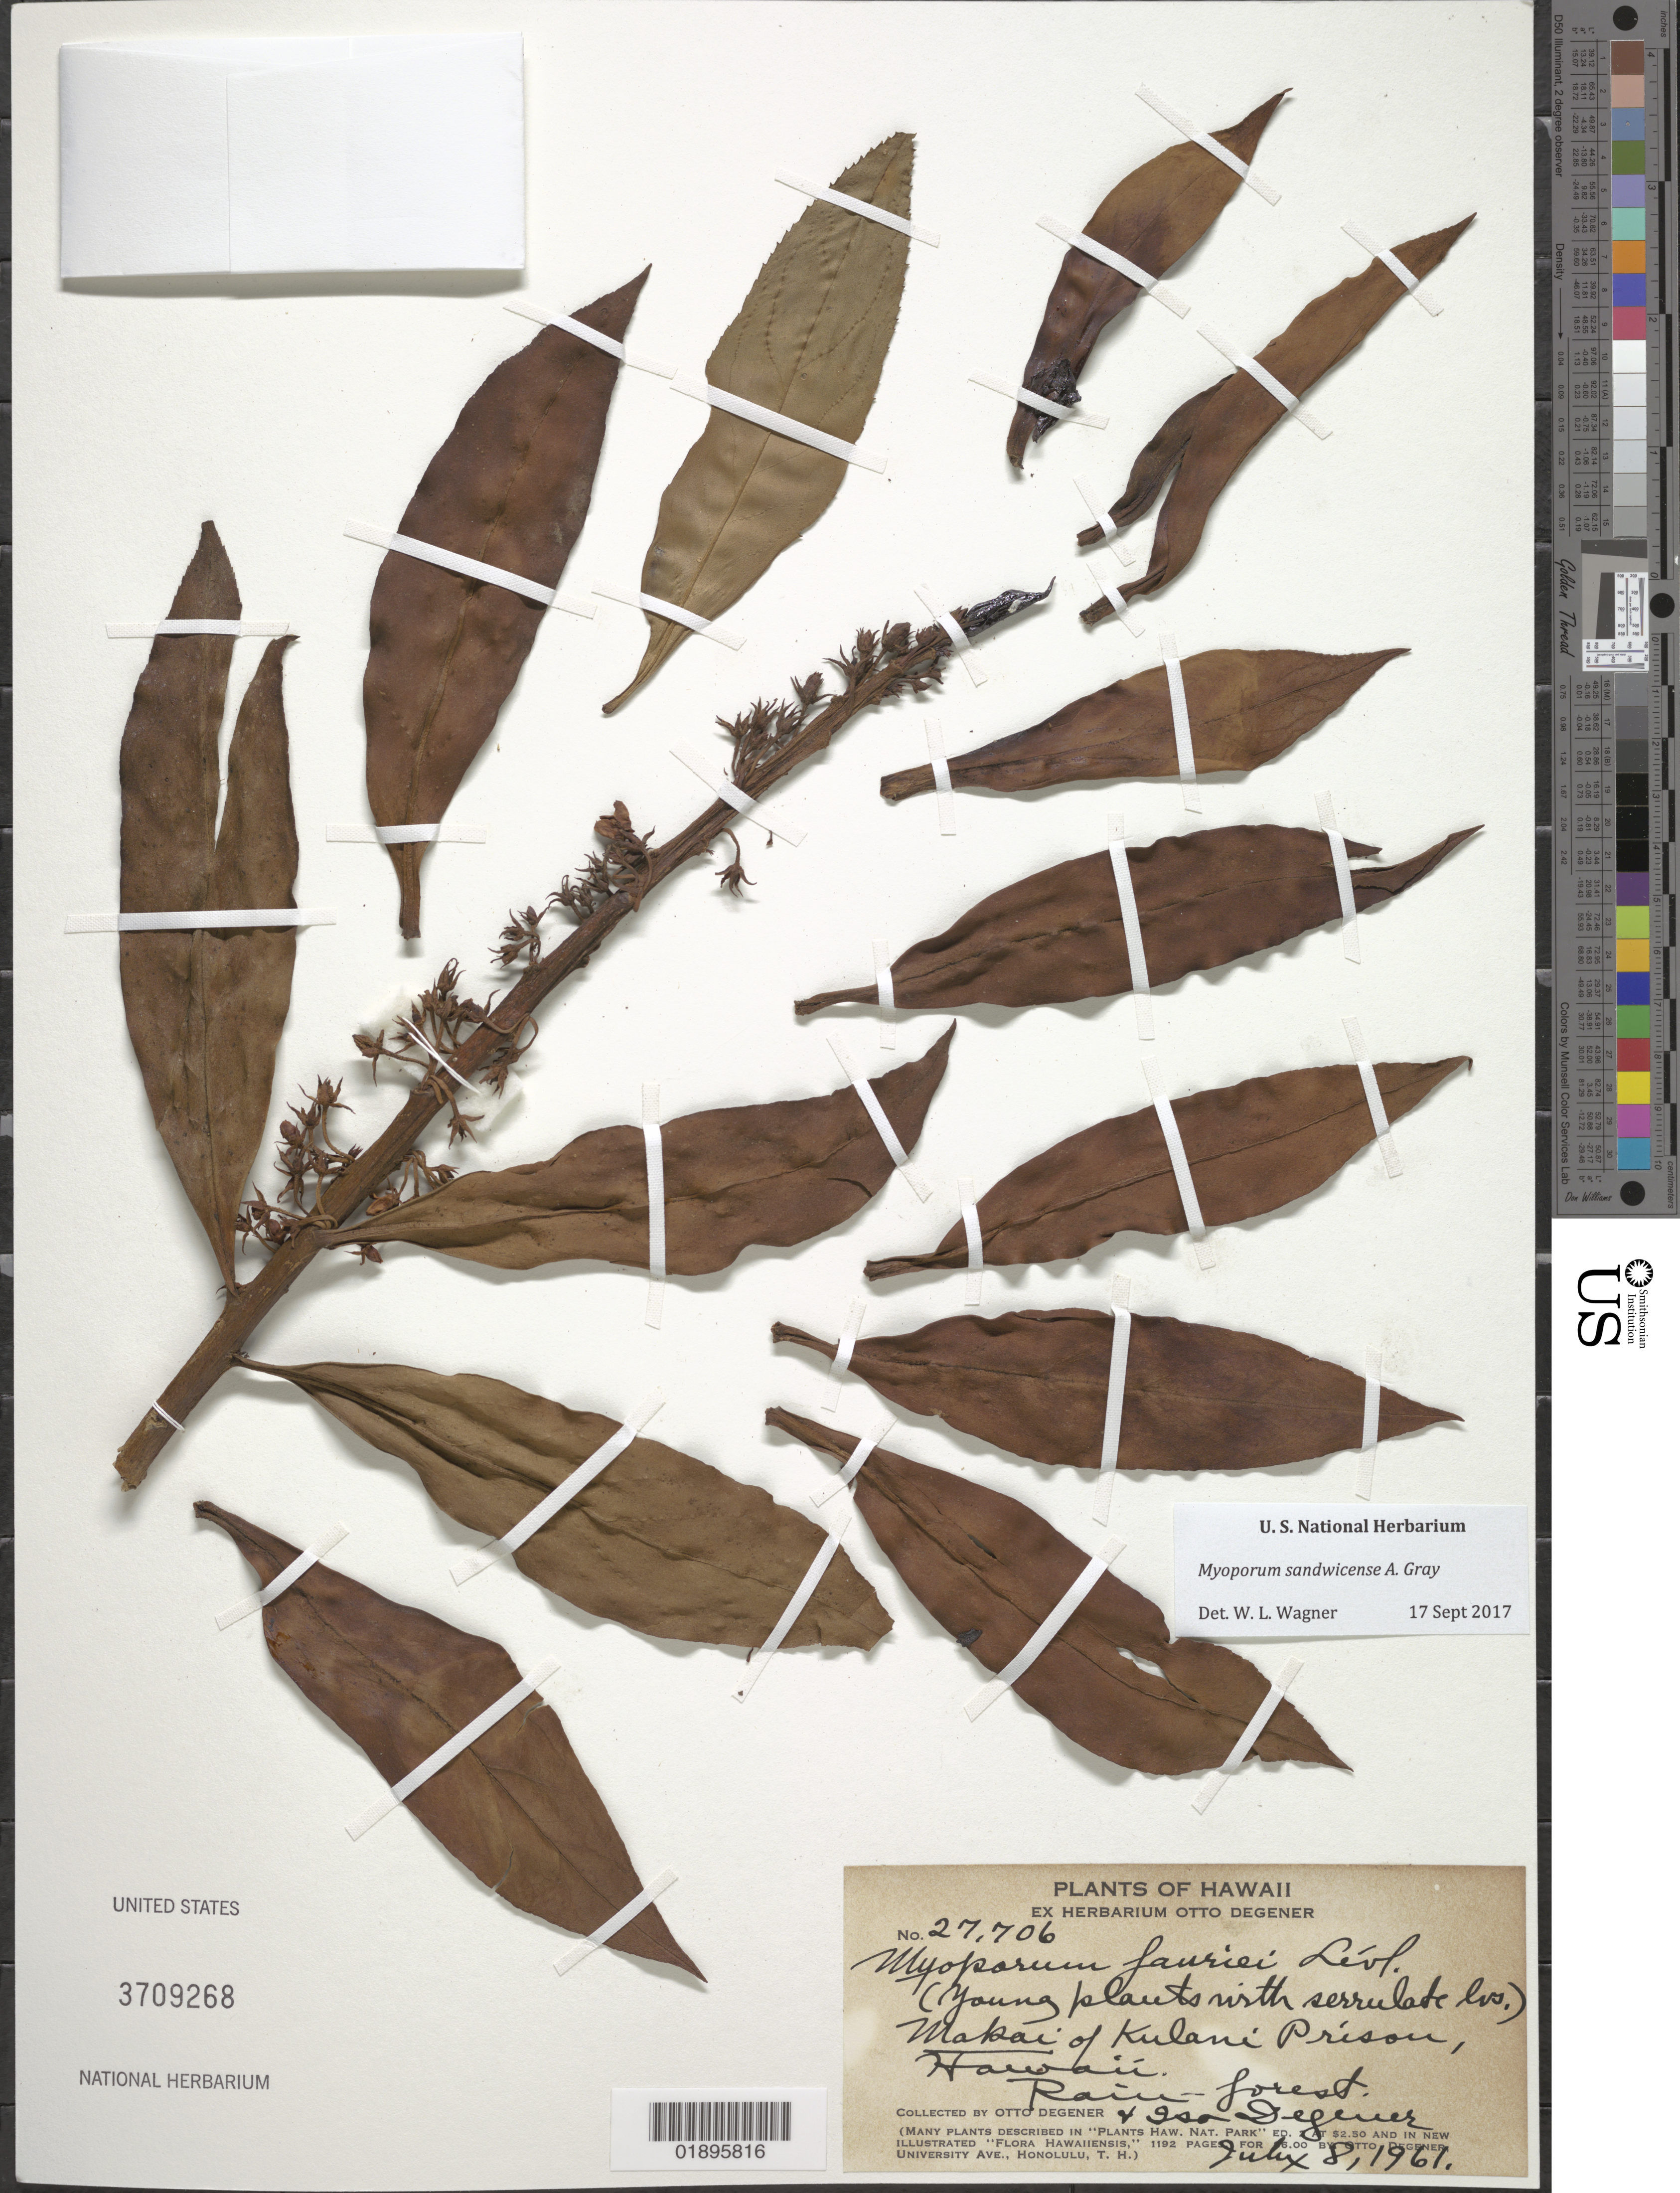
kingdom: Plantae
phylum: Tracheophyta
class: Magnoliopsida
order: Lamiales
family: Scrophulariaceae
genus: Myoporum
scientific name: Myoporum sandwicense subsp. sandwicense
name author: A. Gray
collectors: O. Degener & I. Degener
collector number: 27706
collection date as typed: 8 Jul 1961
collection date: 1961-07-08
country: United States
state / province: Hawaii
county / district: Hawaii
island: Hawaii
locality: Mauka of Kulani Prison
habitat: Rainforest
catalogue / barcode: US 3709268